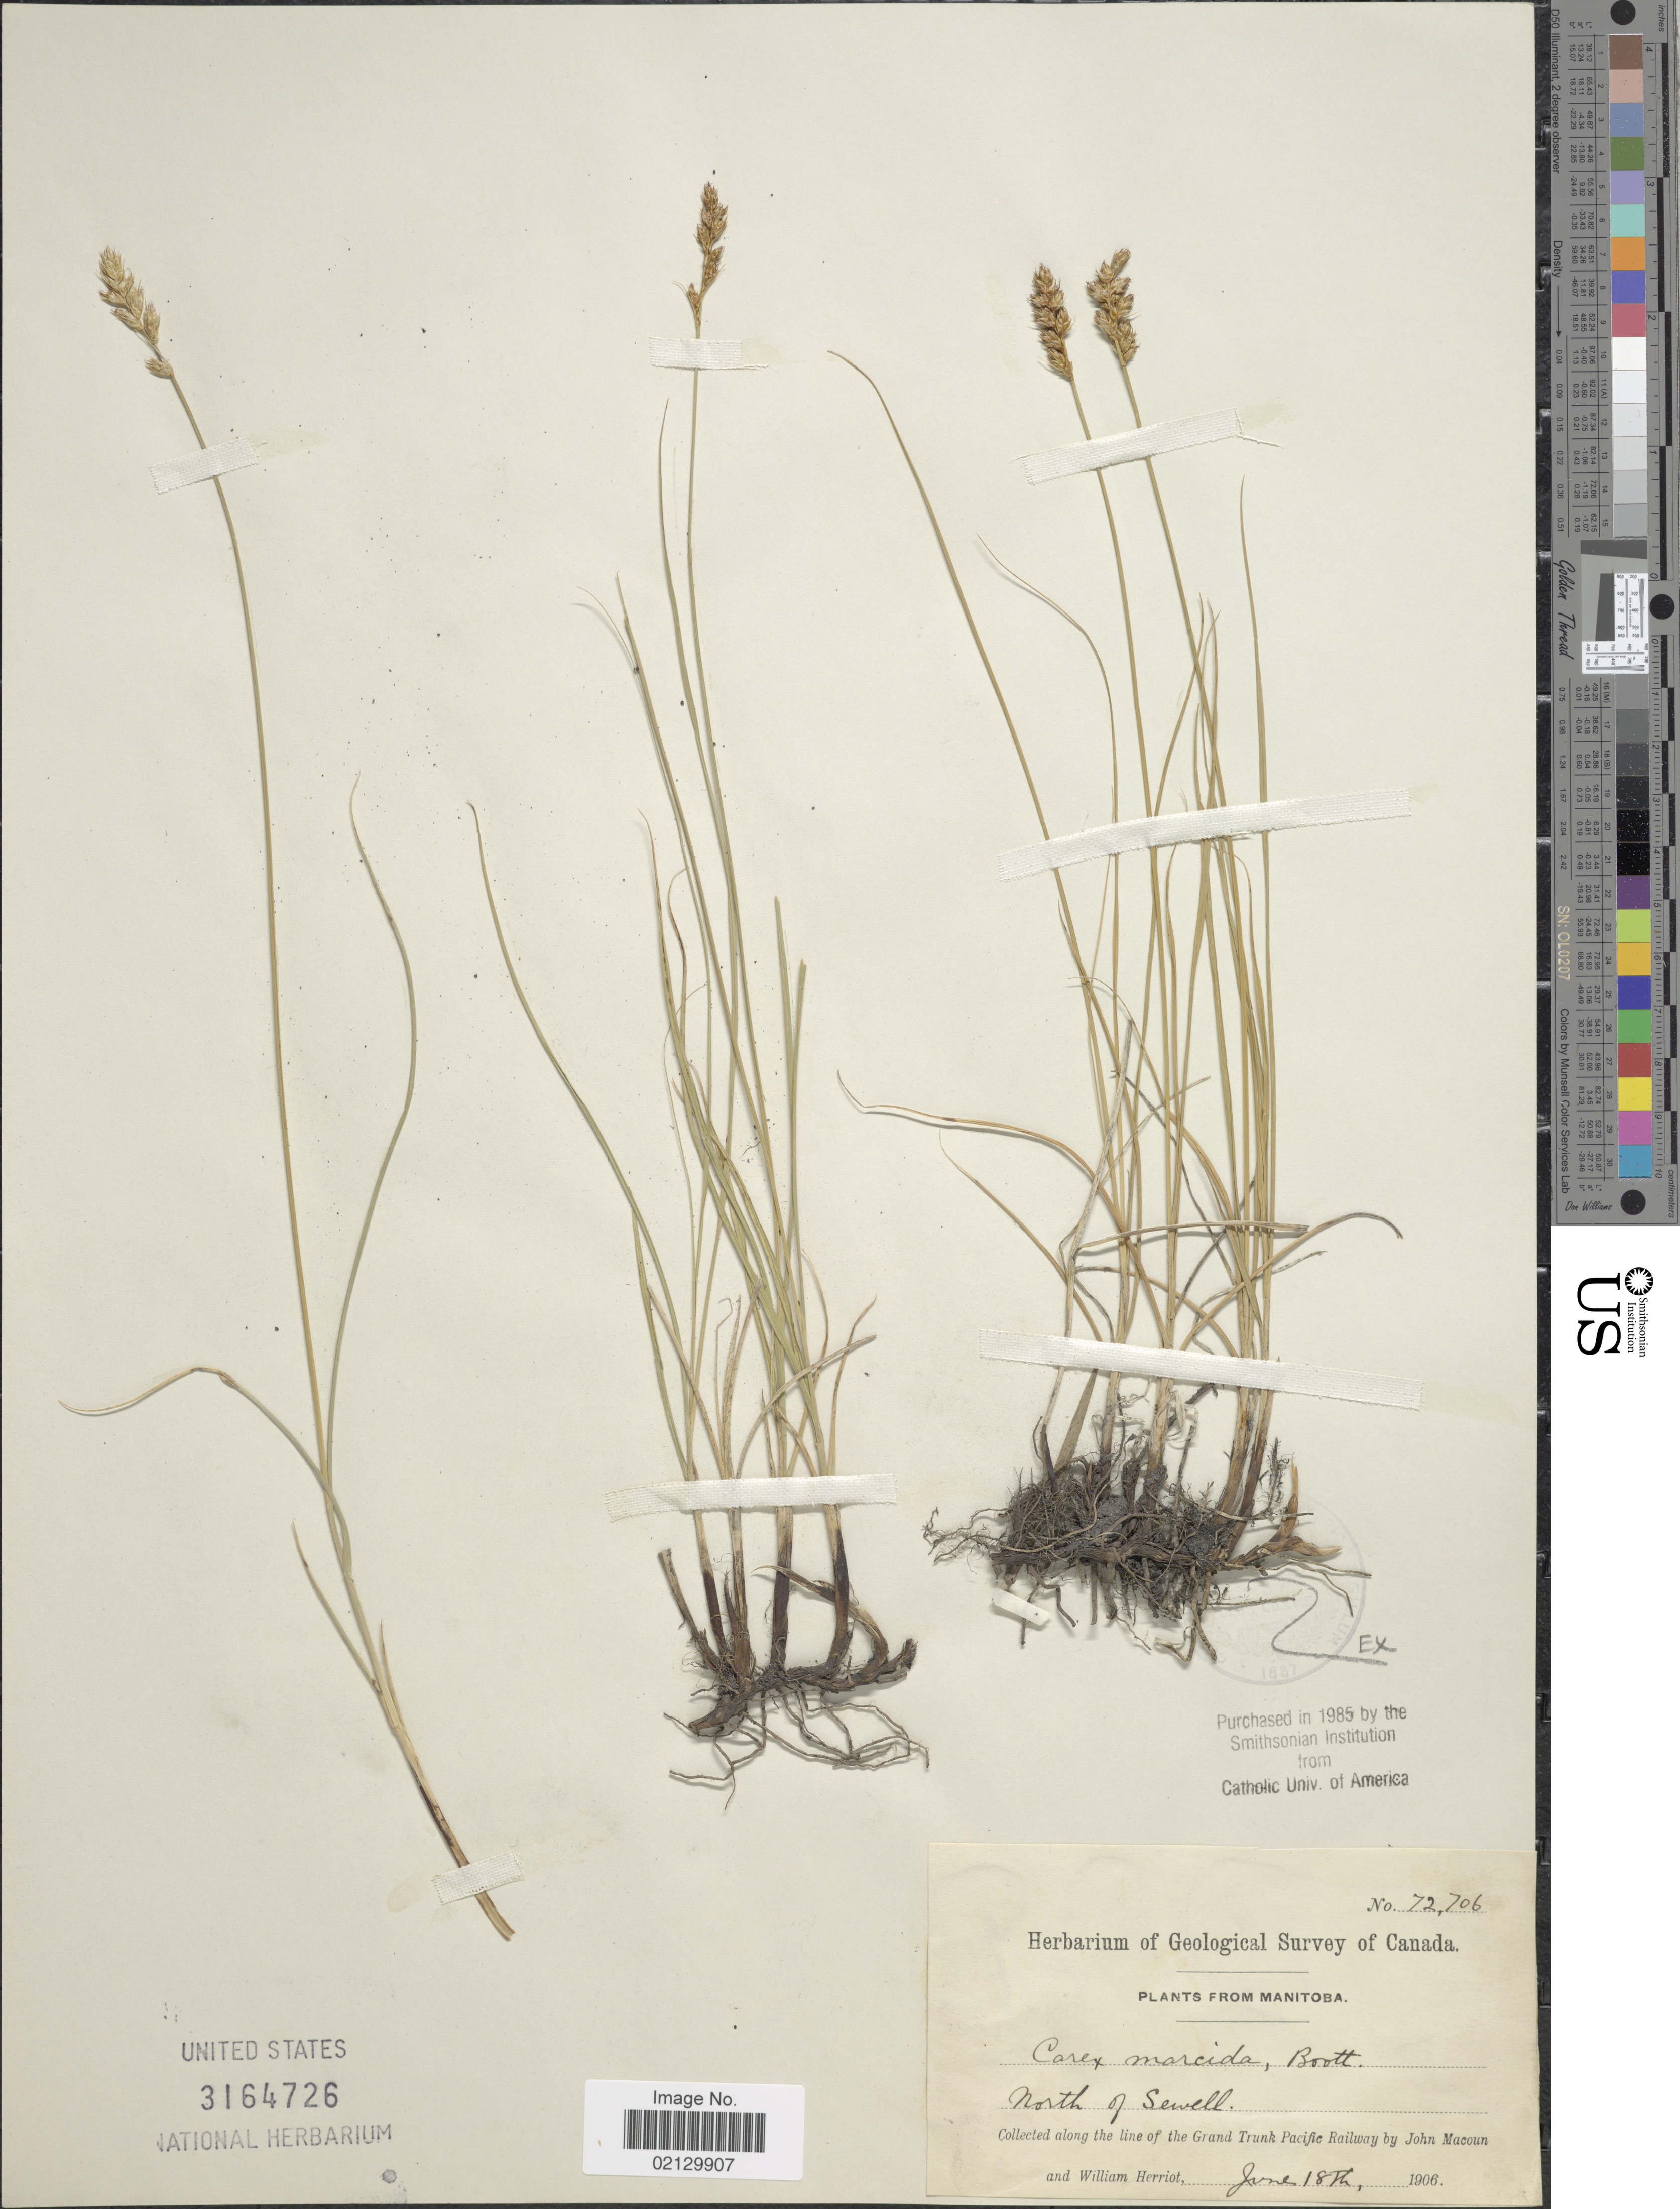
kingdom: Plantae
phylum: Tracheophyta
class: Liliopsida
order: Poales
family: Cyperaceae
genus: Carex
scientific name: Carex praegracilis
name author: W. Boott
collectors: J. Macoun & W. Herriot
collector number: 72706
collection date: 1906-06-18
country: Canada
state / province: Saskatchewan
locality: North of Sewell, Along the line of the Grand Trunk Pacific Railway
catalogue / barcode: US 3164726